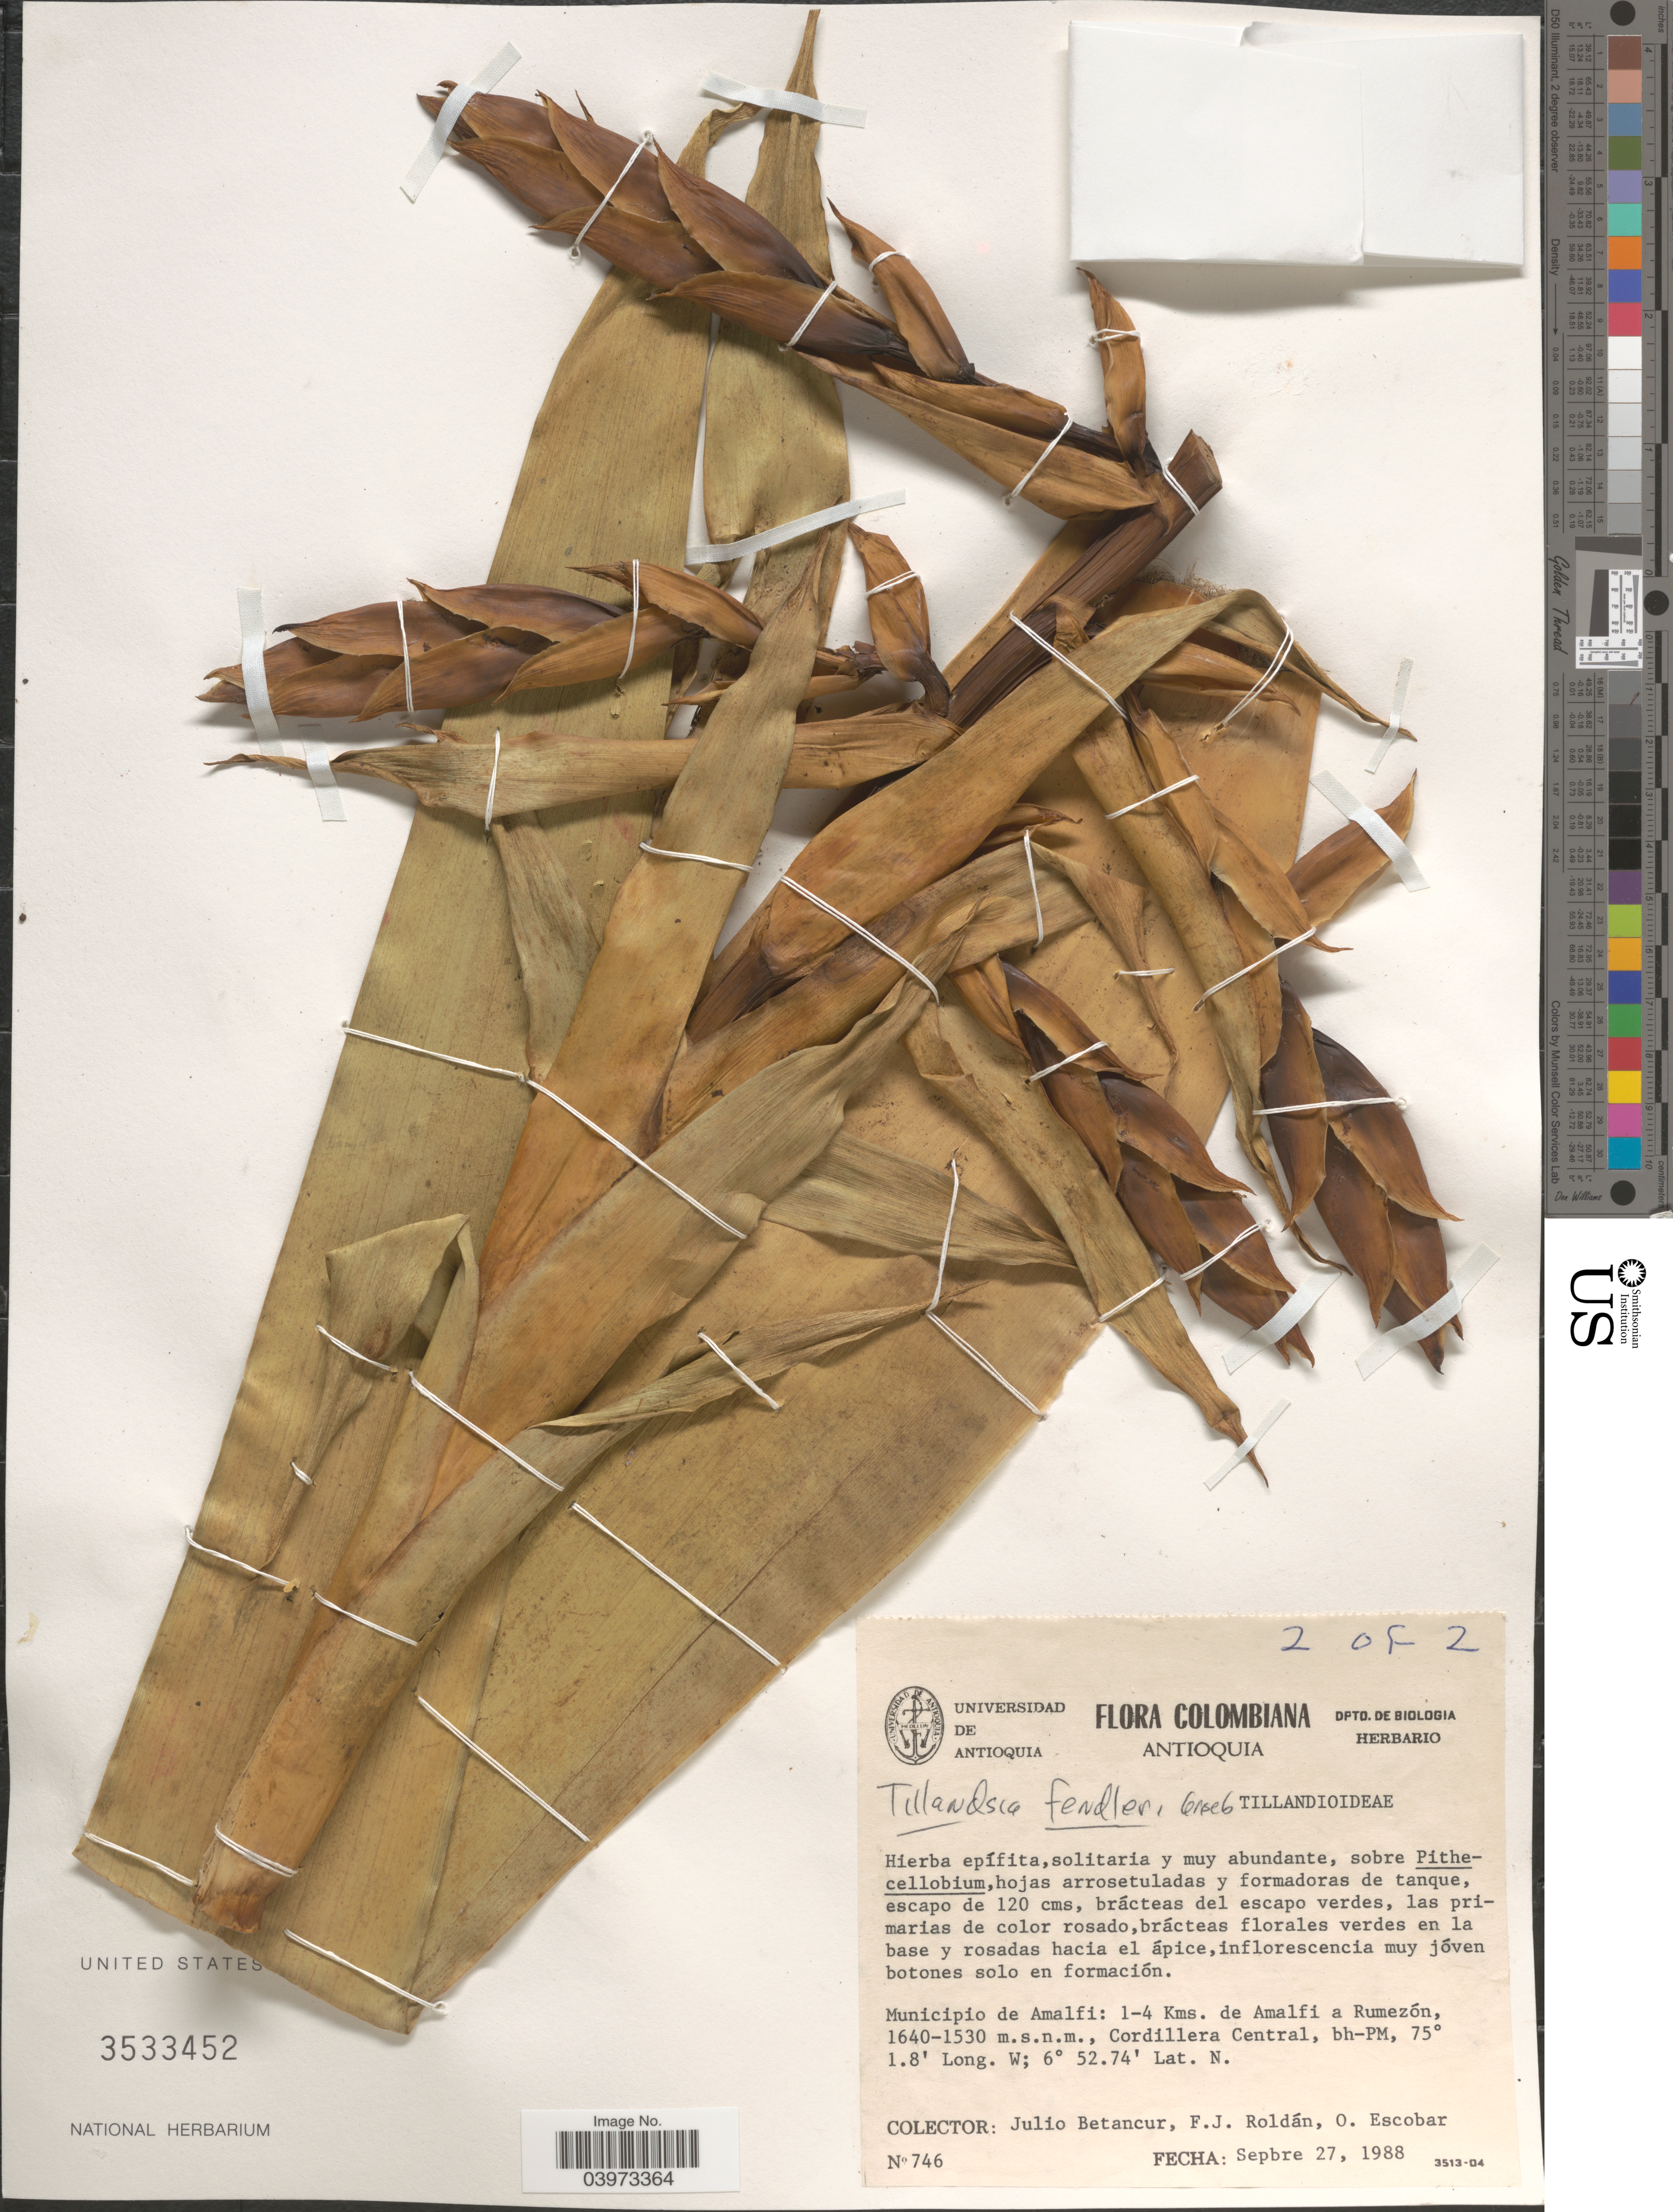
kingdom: Plantae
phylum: Tracheophyta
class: Liliopsida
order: Poales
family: Bromeliaceae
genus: Tillandsia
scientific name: Tillandsia fendleri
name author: Griseb.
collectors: J. Betancur, F. J. Roldán & O. Escobar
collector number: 746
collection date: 1988-09-27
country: Colombia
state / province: Antioquia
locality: Municipio Amalfi: 1-4 Kms. de Amalfi a Rumezón, Cordillera Central, bh-PM.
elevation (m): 1530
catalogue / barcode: US 3533452